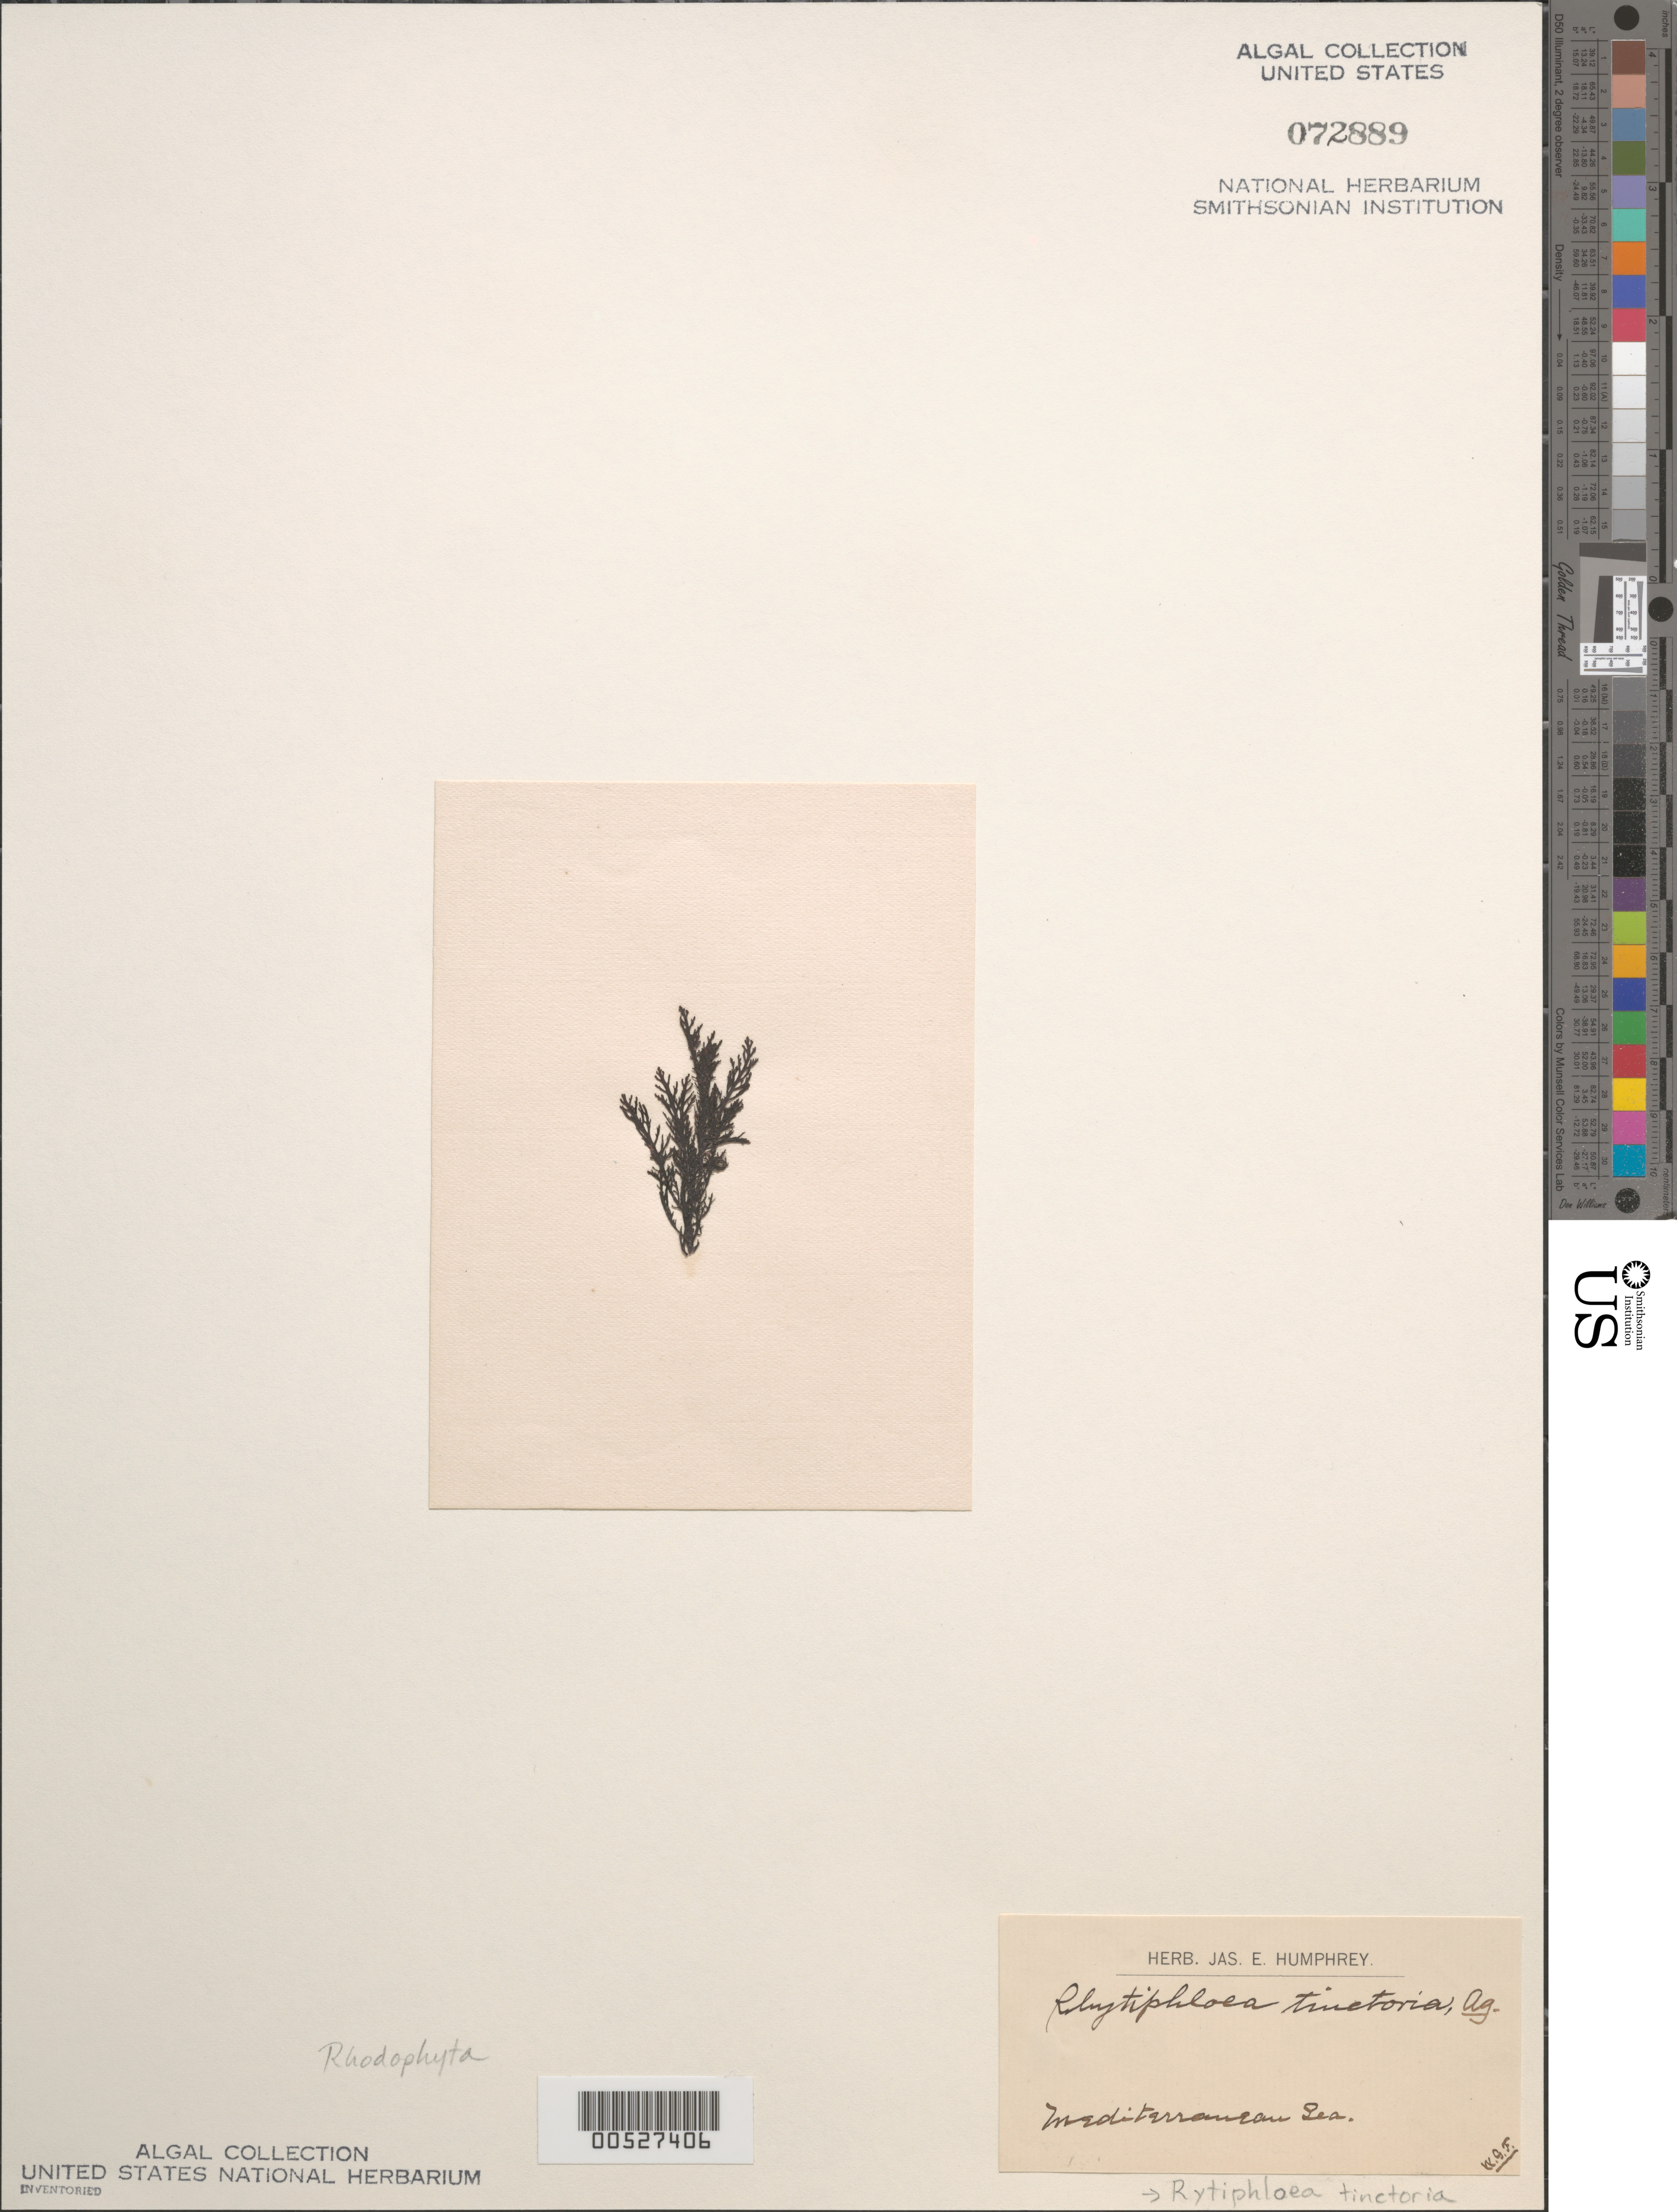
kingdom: Plantae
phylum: Rhodophyta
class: Florideophyceae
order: Ceramiales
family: Rhodomelaceae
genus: Rytiphloea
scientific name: Rytiphloea tinctoria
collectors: W. G. Farlow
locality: Mediterranean sea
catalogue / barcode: US 72889